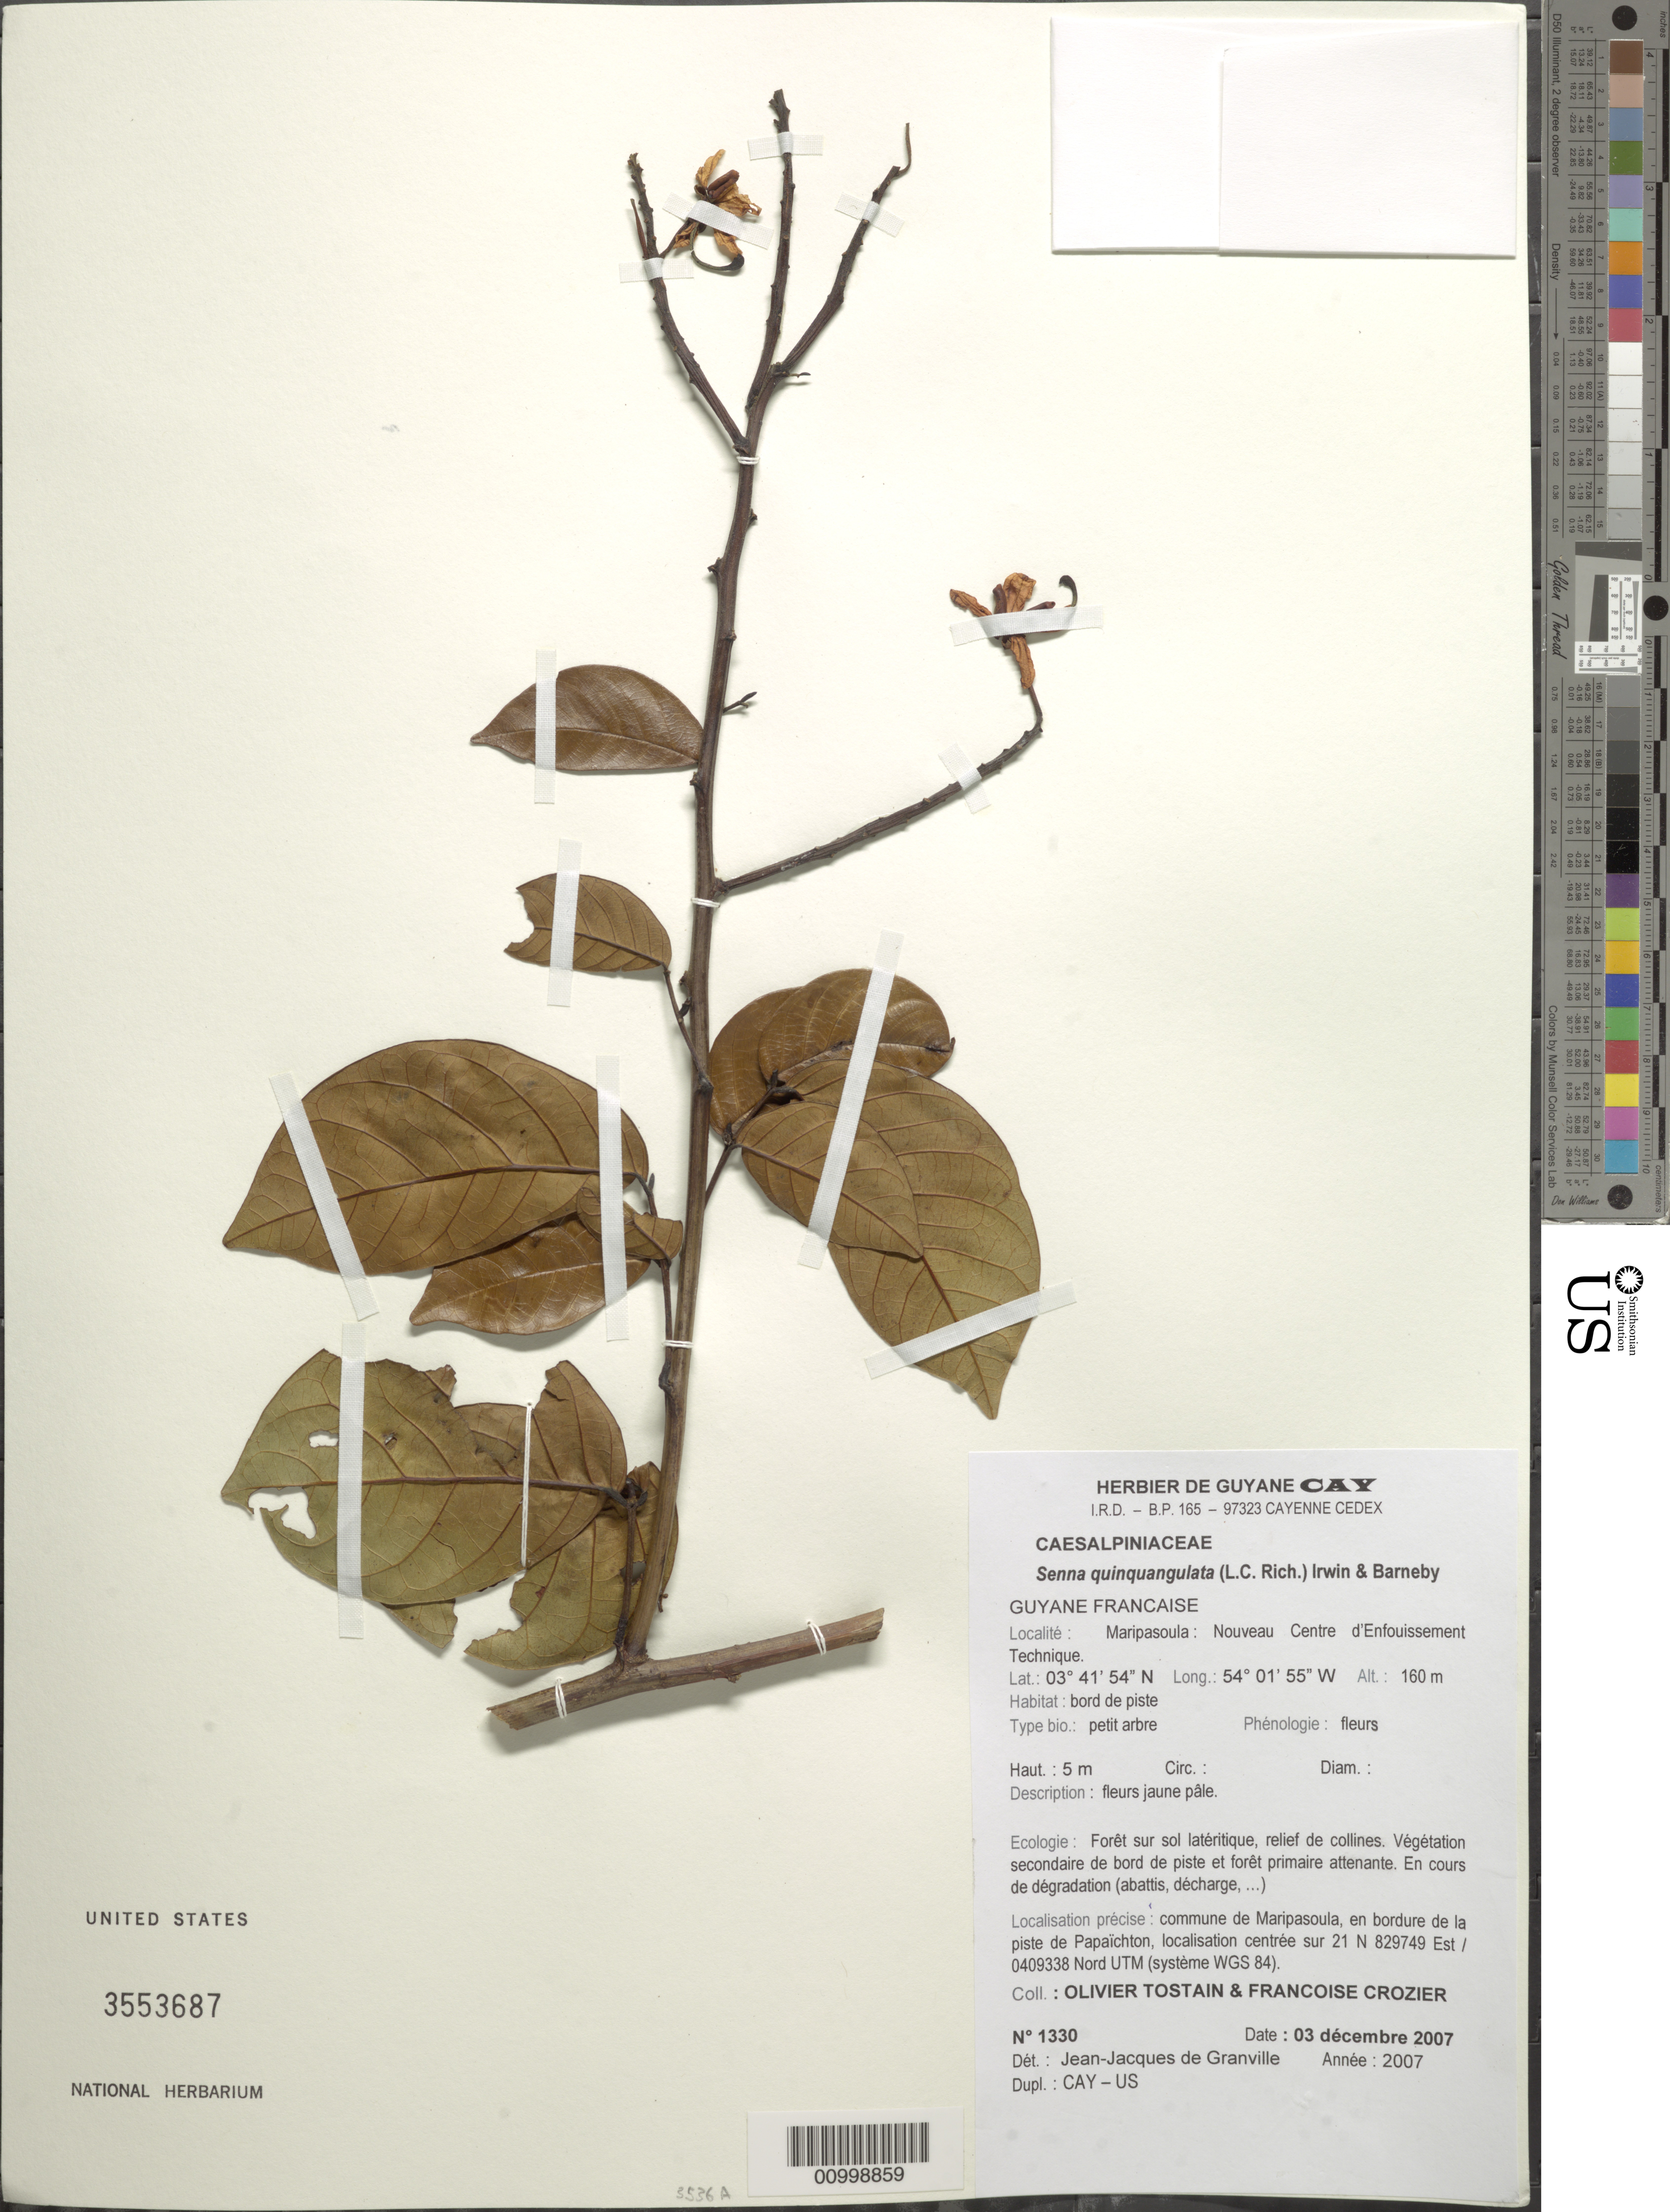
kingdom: Plantae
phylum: Tracheophyta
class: Magnoliopsida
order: Fabales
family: Fabaceae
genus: Senna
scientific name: Senna quinquangulata var. quinquangulata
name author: H.S. Irwin & Barneby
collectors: O. Tostain & F. Crozier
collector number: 1330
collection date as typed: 3-Dec-07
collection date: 2007-12-03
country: French Guiana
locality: Maripasoula: Noveau Centre d'Enfouissement Technique; commune de Marpasoula, en bordure de la piste de Papaïchton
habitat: Foret sur sol lateritique, relief de collines. Veg secondaire de bord de piste et foret primaire attente. En cours de degredation (abattis, decharge)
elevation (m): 160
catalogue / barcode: US 3553687